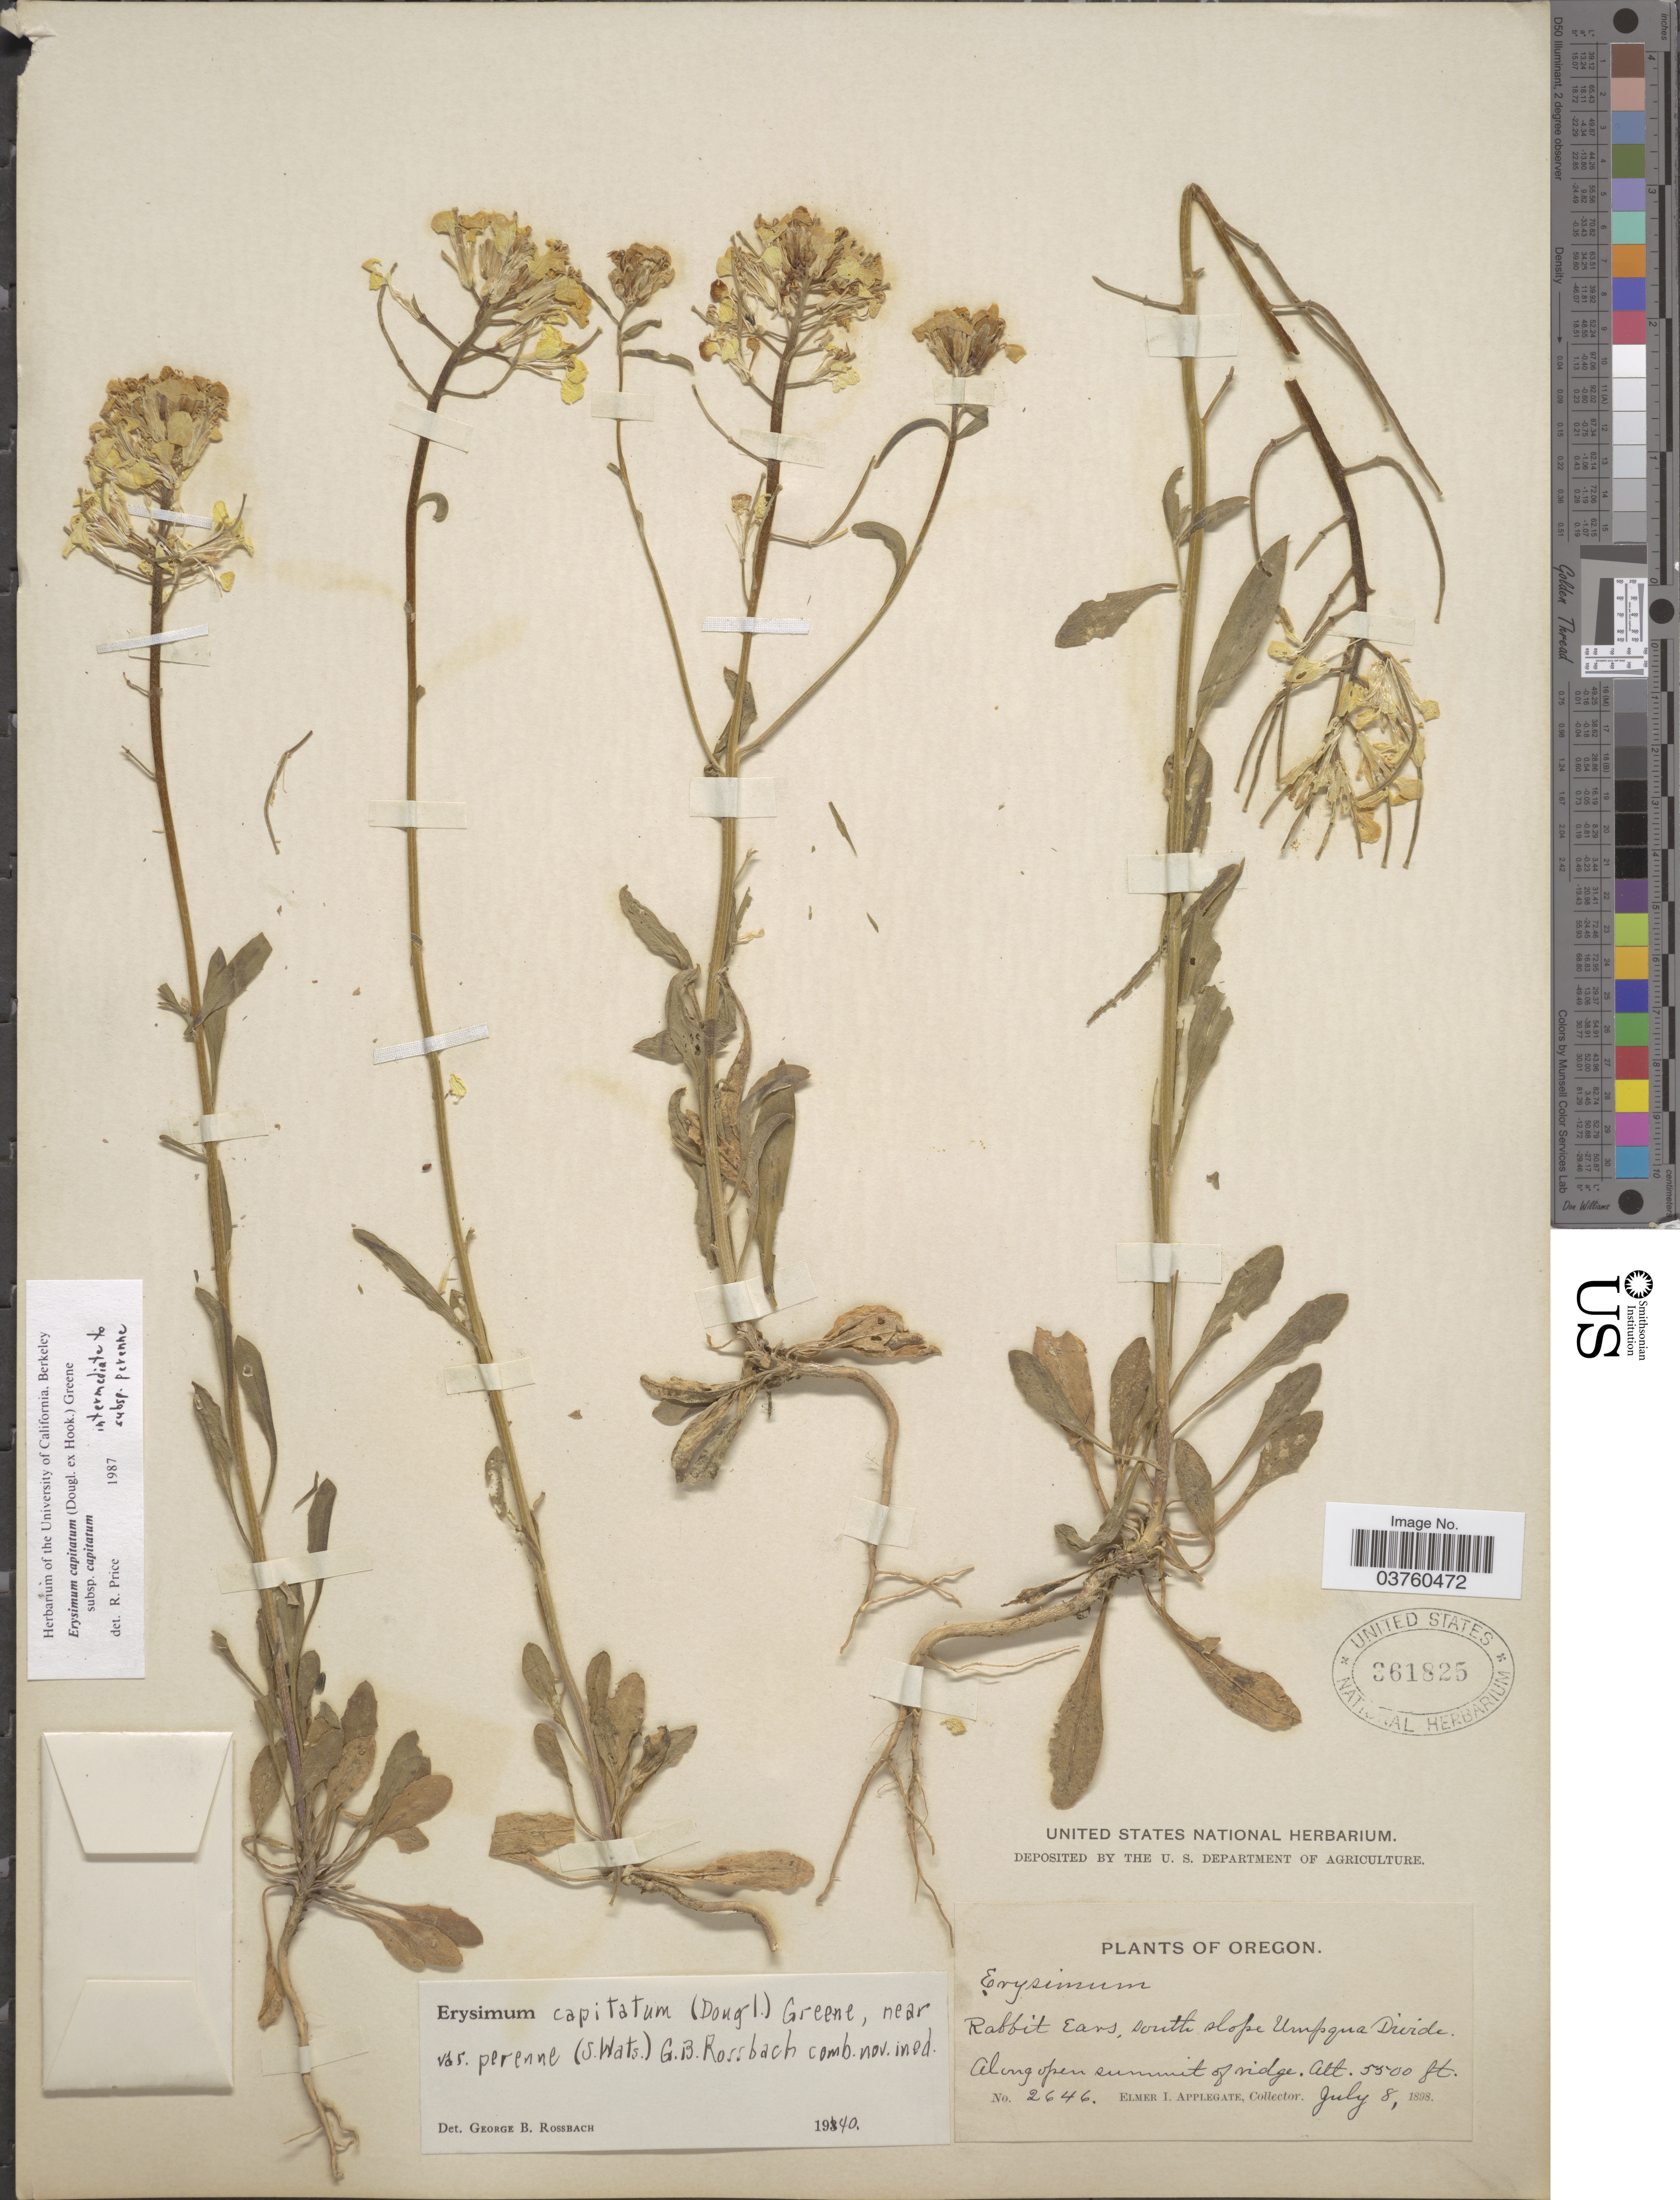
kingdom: Plantae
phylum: Tracheophyta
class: Magnoliopsida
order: Brassicales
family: Brassicaceae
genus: Erysimum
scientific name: Erysimum capitatum subsp. capitatum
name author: (Douglas ex Hook.) Greene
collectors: E. I. Applegate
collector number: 2646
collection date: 1898-07-08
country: United States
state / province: Oregon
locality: Rabbit Ears, south slope Umpqua Divide. Along open summit of ridge.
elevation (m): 1676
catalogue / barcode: US 361825